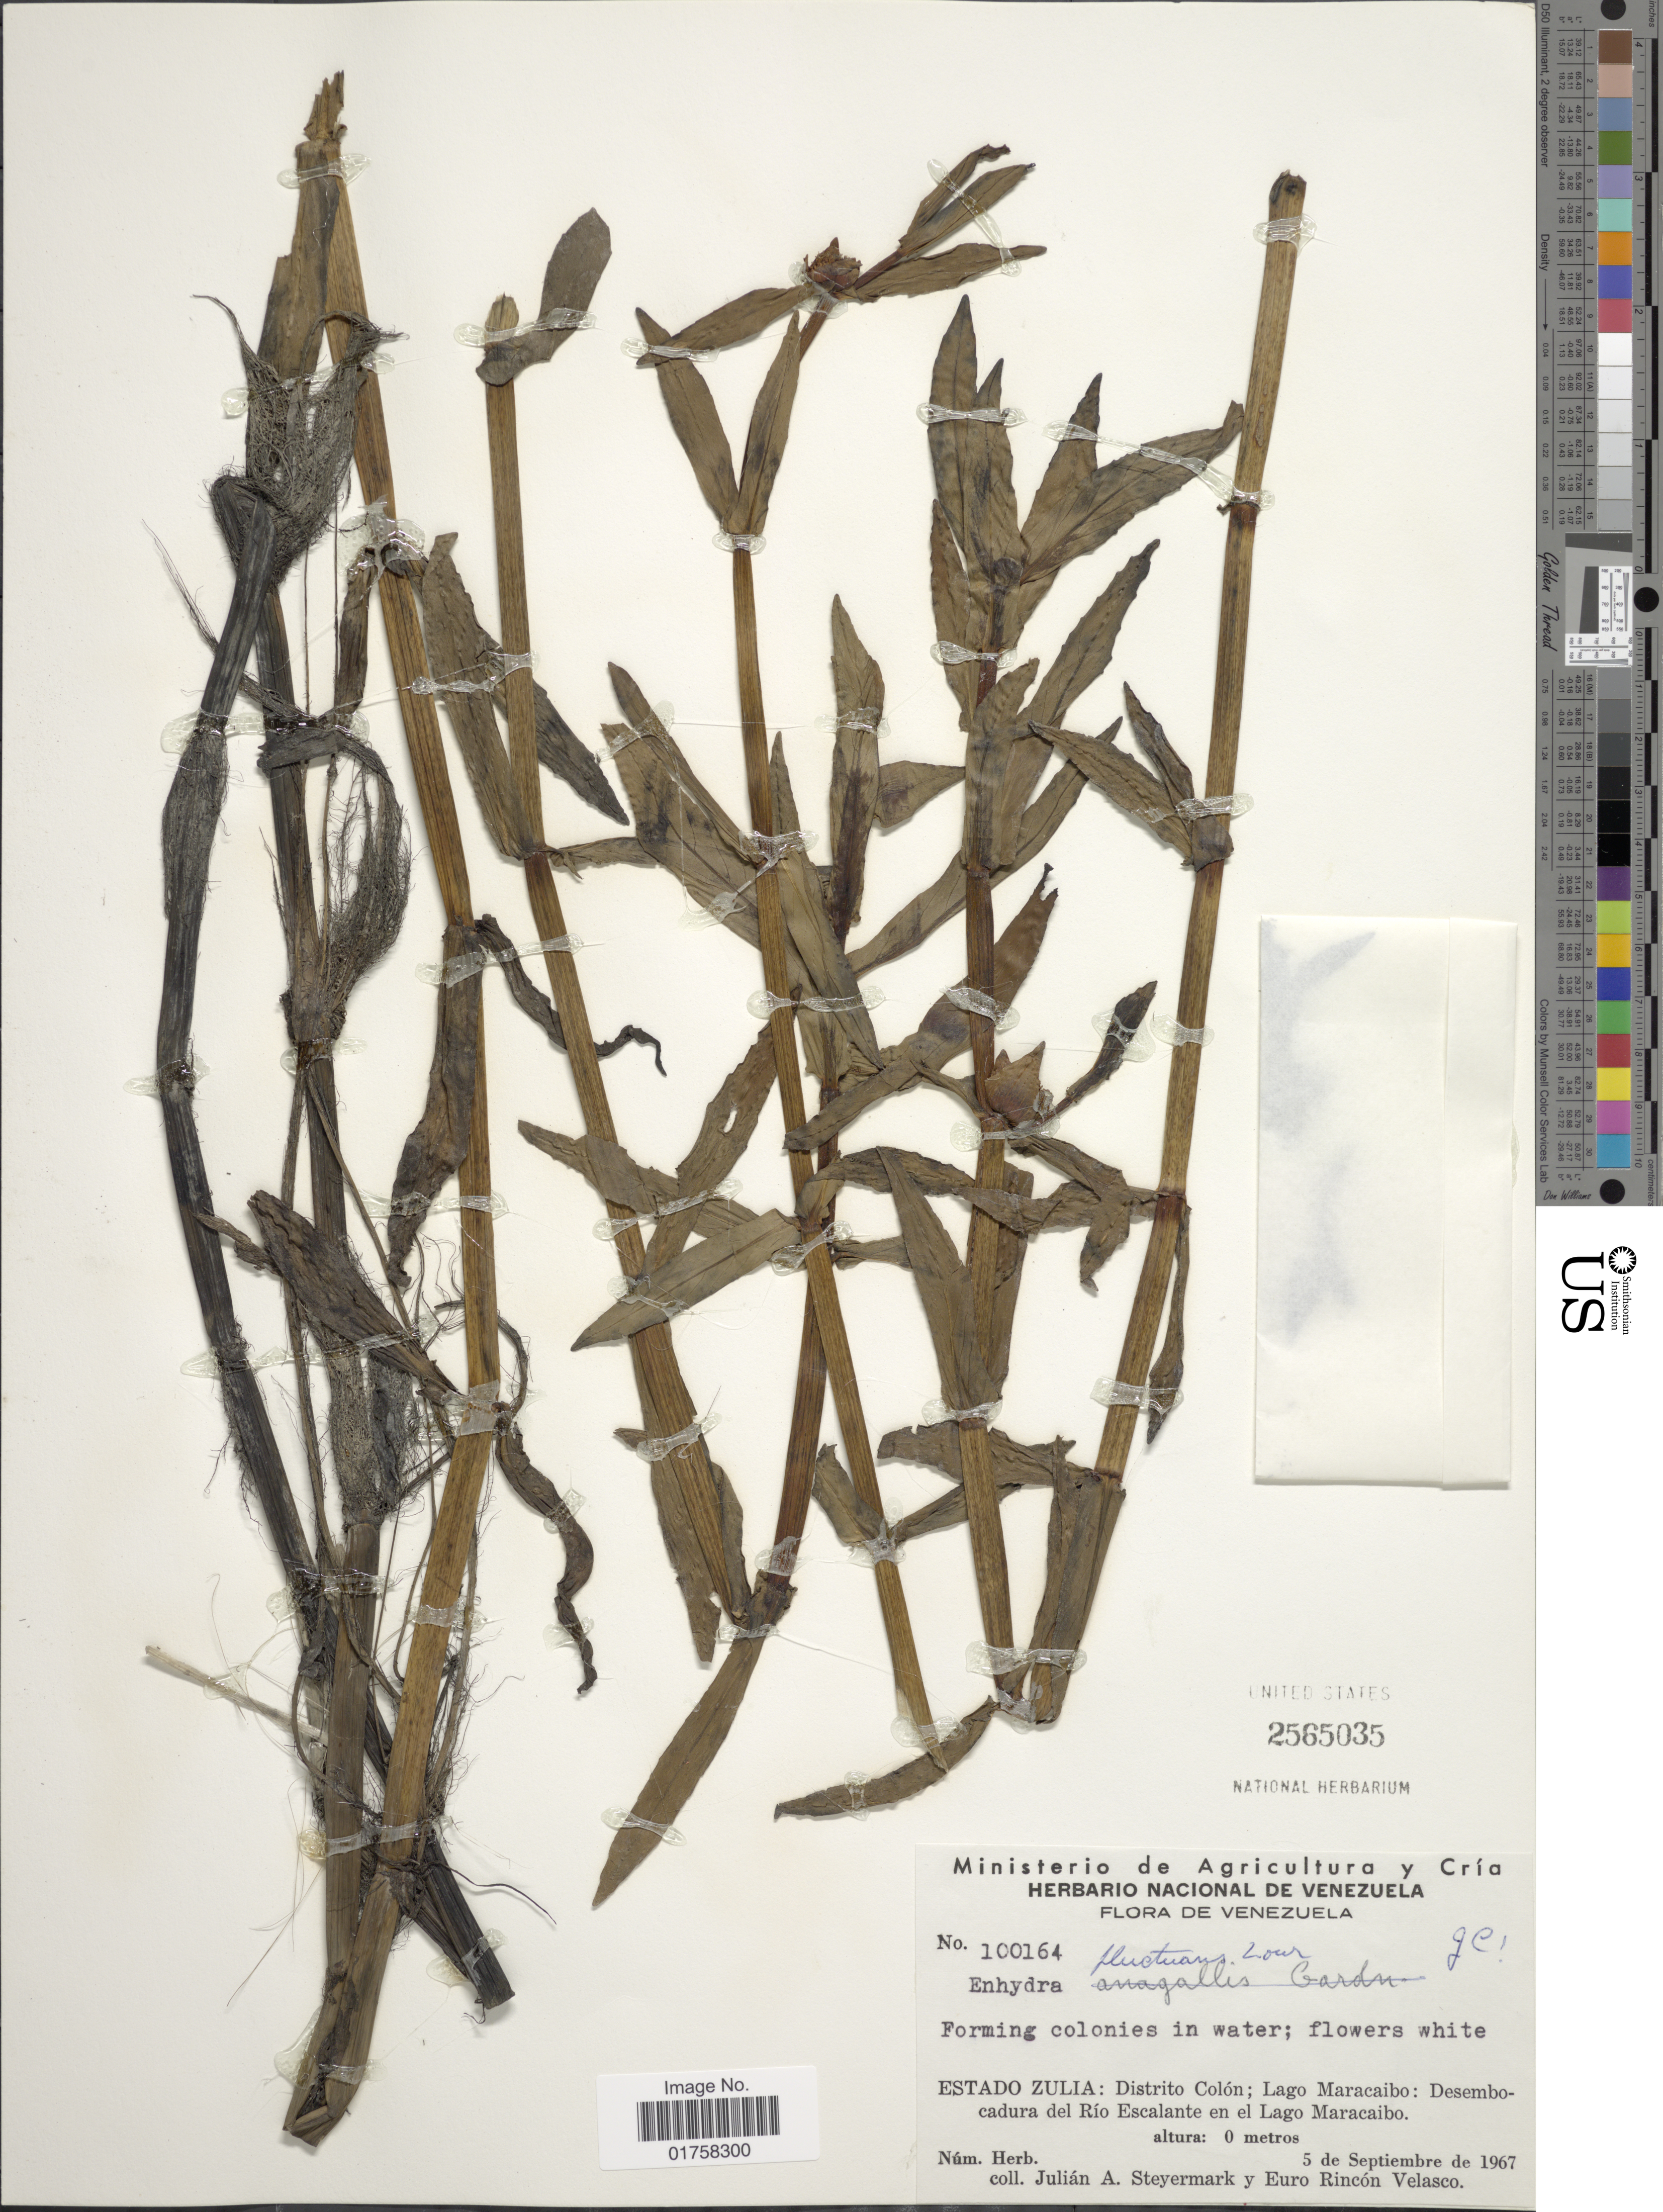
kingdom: Plantae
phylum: Tracheophyta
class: Magnoliopsida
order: Asterales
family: Asteraceae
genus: Enhydra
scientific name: Enhydra fluctuans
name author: Lour.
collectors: J. Steyermark & E. Velasco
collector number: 100164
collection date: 1967-09-05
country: Venezuela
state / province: Zulia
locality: Distrito Colón; Lago Maracaibo: Desembocadura del Río Escalante en el Lago Maracaibo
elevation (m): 0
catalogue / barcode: US 2565035